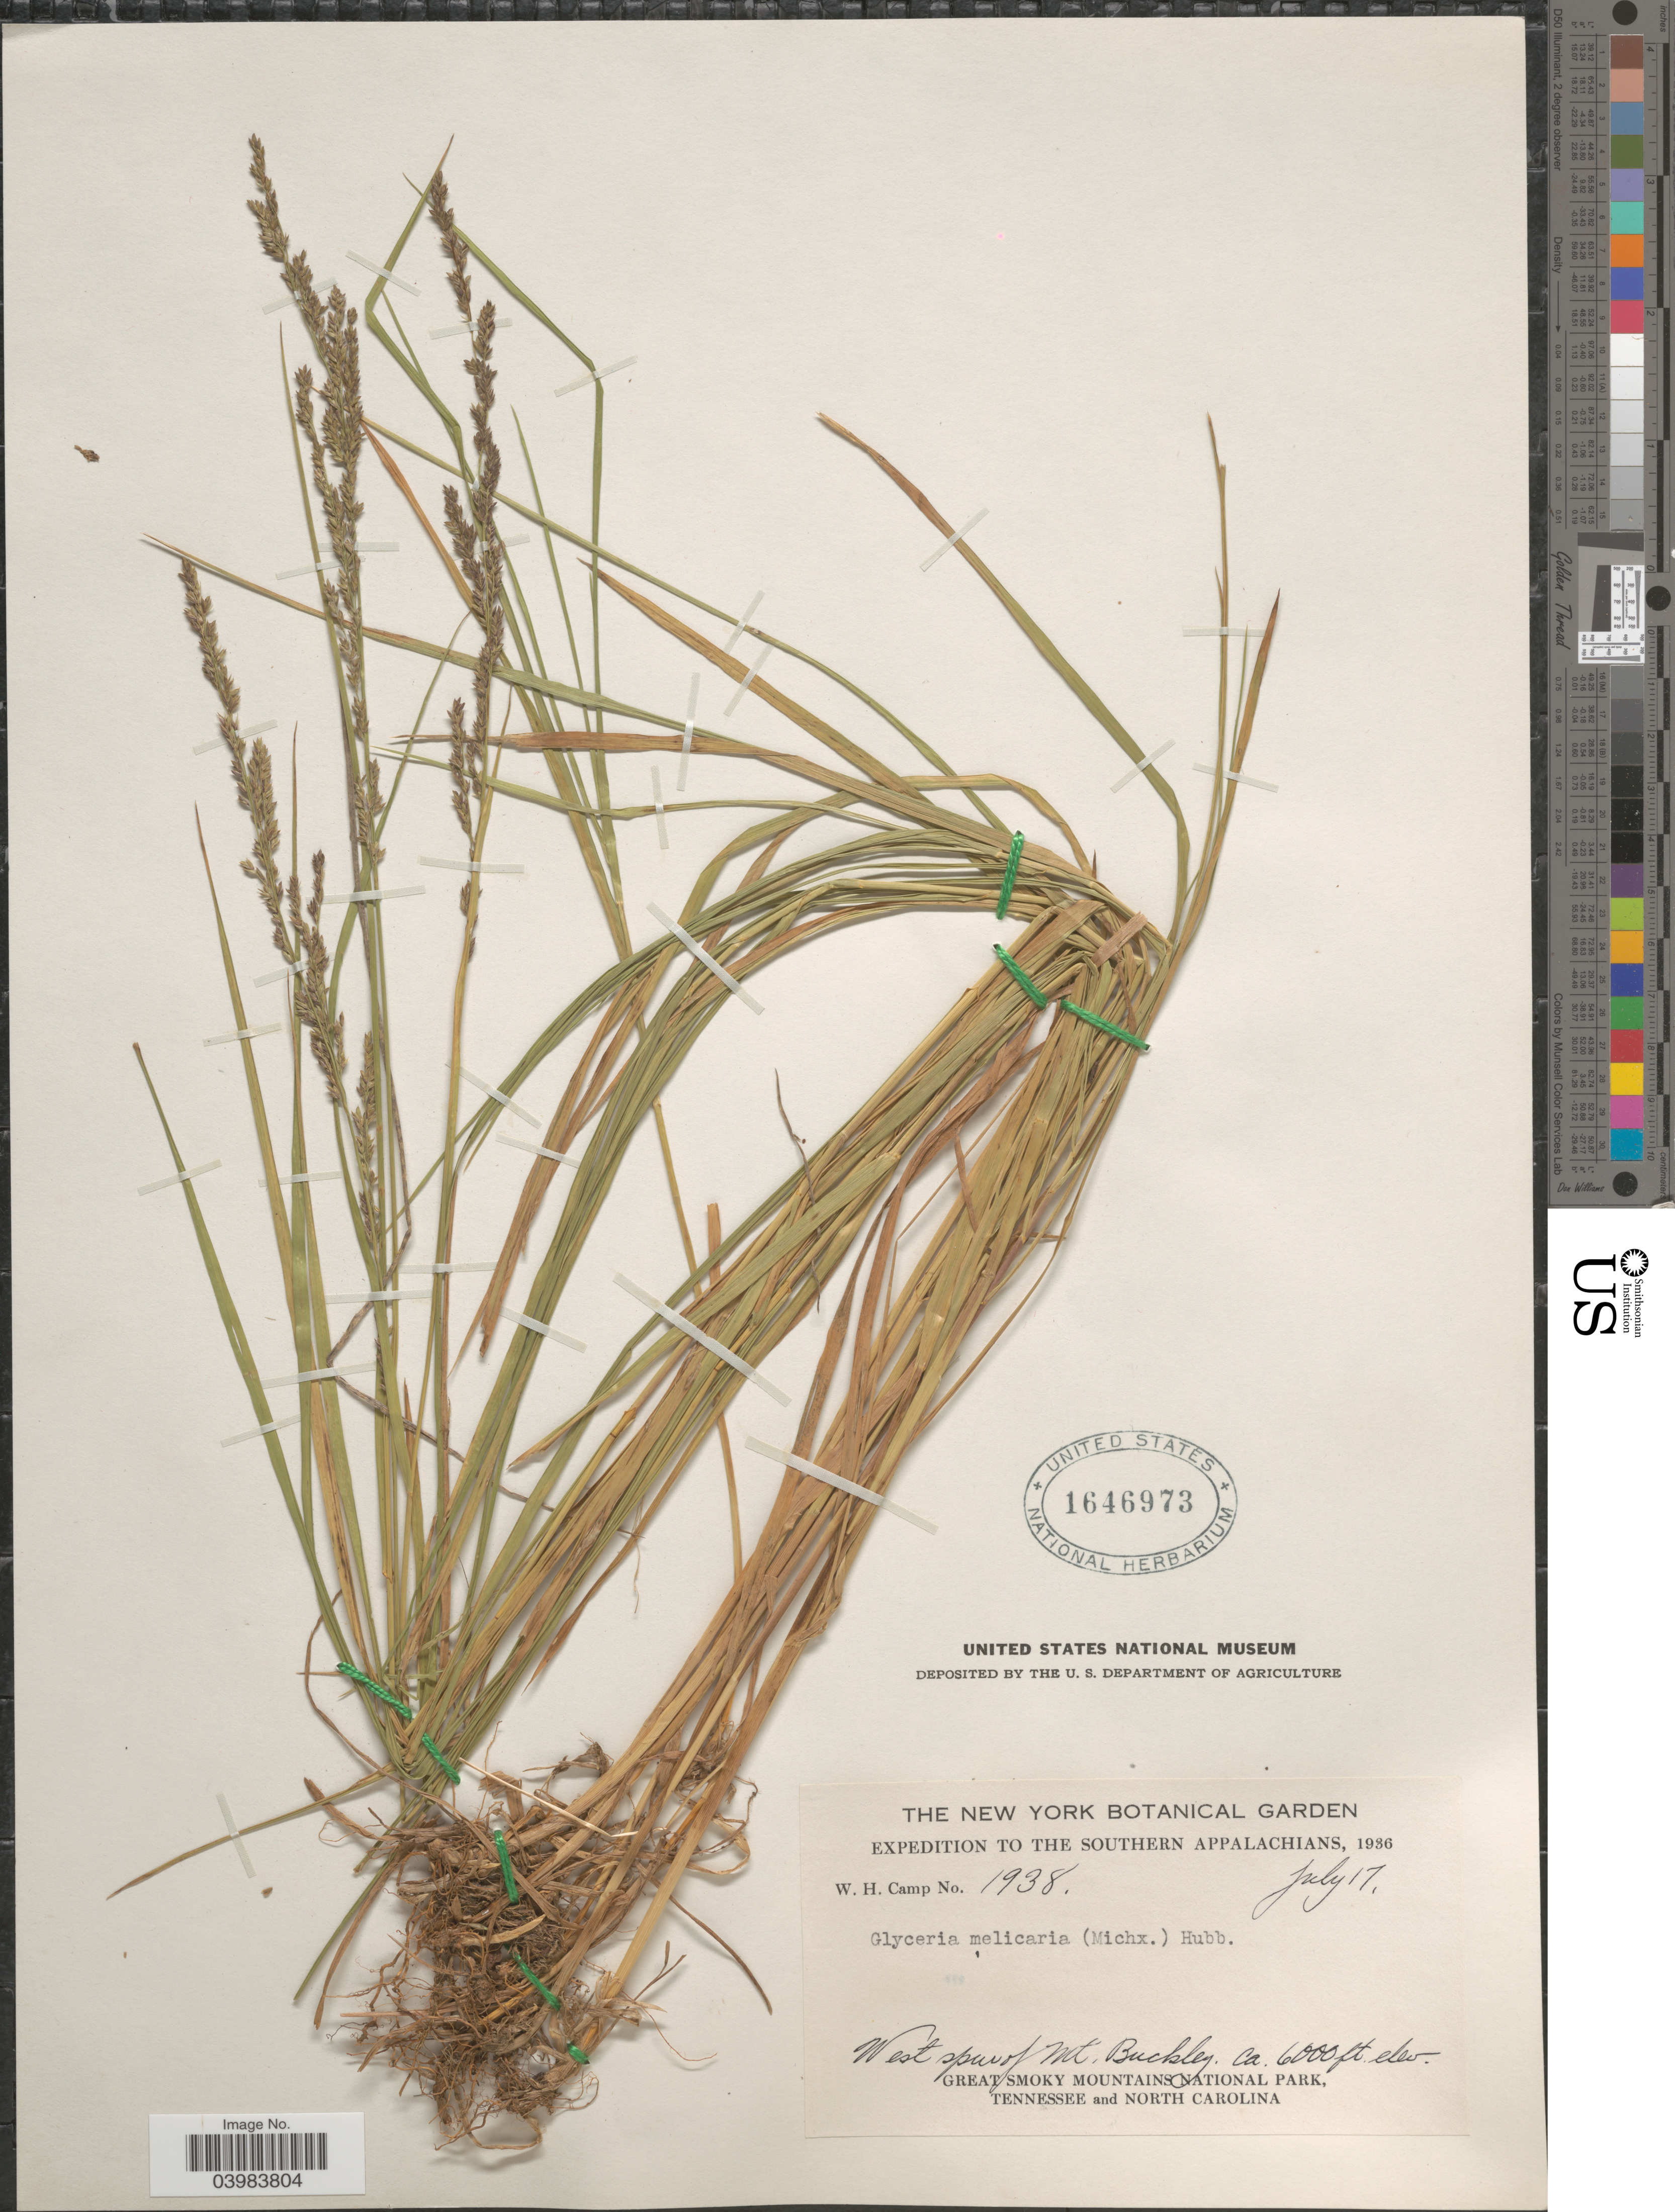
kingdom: Plantae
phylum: Tracheophyta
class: Liliopsida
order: Poales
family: Poaceae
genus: Glyceria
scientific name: Glyceria melicaria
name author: (Michx.) F.T. Hubb.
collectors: W. H. Camp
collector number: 1938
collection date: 1936-07-17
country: United States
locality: The Southern Appalachians. Mt. Buckley. Great Smoky Mountains National Park, Tennessee and North Carolina.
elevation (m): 1829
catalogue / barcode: US 1646973